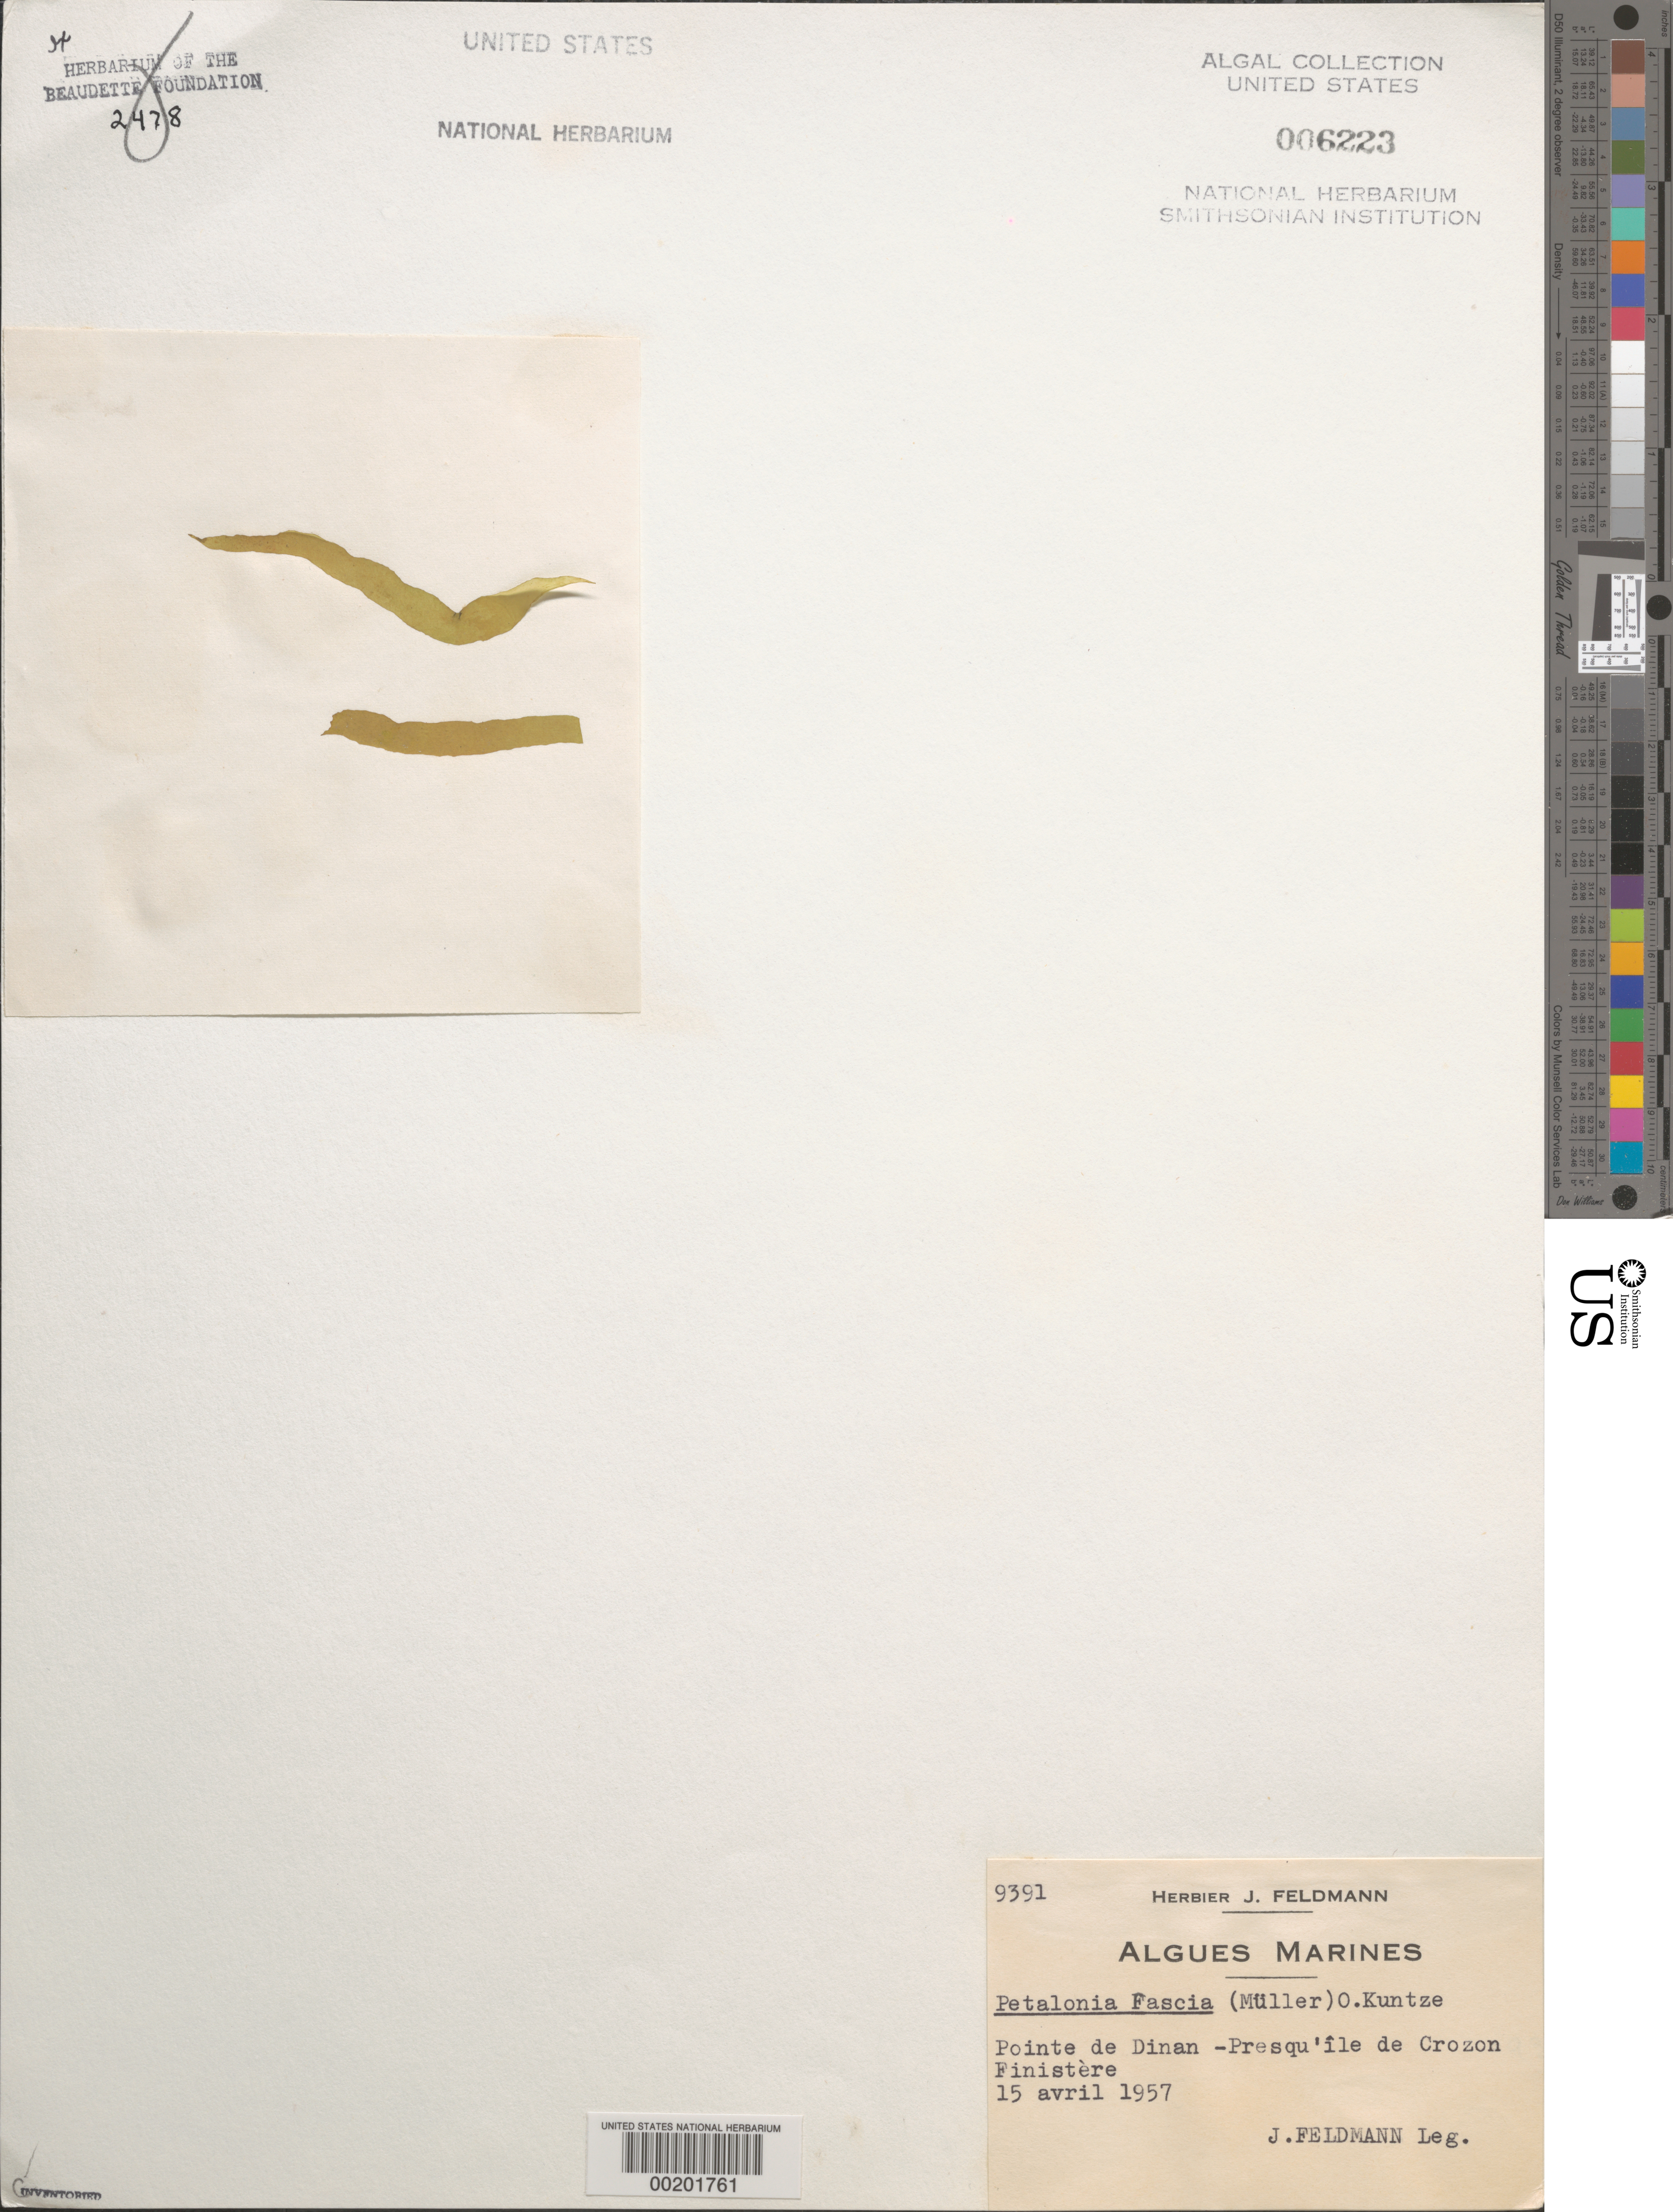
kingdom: Chromista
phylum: Ochrophyta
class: Phaeophyceae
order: Scytosiphonales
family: Scytosiphonaceae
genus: Petalonia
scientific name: Petalonia fascia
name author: (O.F. Müller) Kuntze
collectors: J. Feldmann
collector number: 9391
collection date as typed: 15 Apr 1957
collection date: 1957-04-15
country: France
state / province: Bretagne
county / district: Finistère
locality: Pointe de dinan, presqu'ile de crozan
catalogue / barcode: US 6223